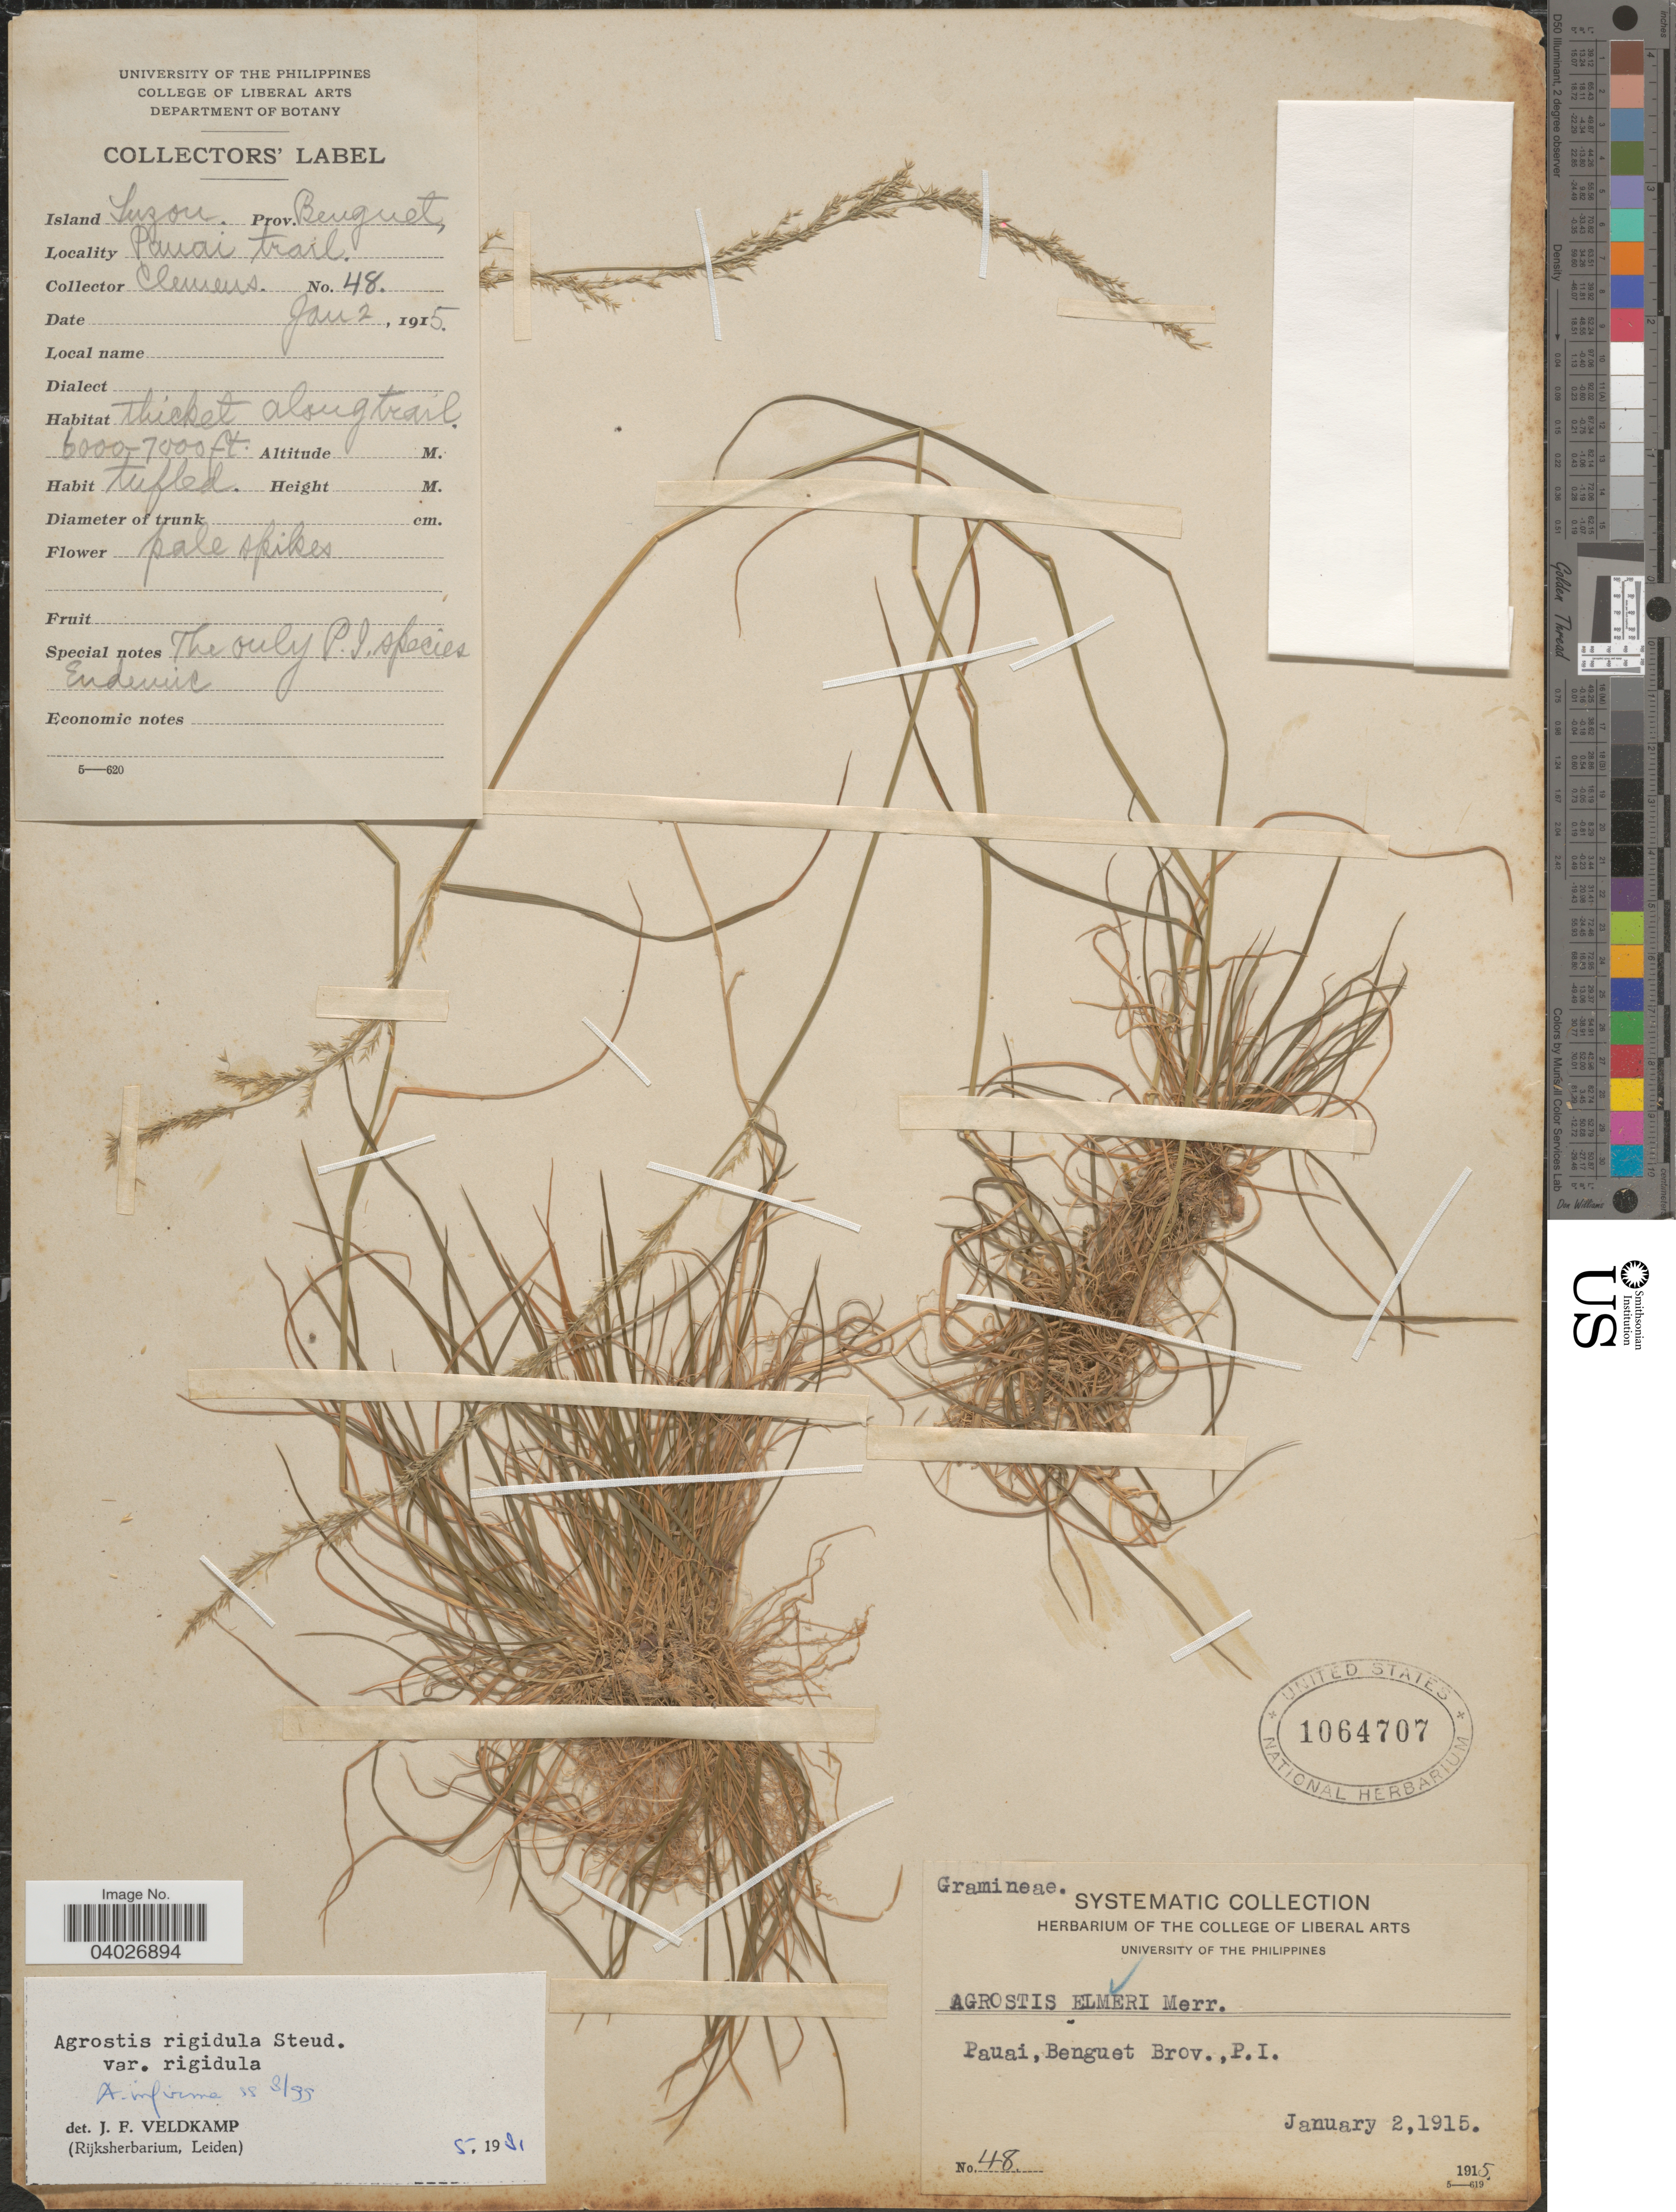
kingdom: Plantae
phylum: Tracheophyta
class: Liliopsida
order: Poales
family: Poaceae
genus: Agrostis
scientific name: Agrostis infirma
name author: Büse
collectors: -. Clemens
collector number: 48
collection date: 1915-01-02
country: Philippines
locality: Island Luzon. Prov. Benguet. Panai trail. Pauai, P.I.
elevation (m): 1829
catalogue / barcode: US 1064707